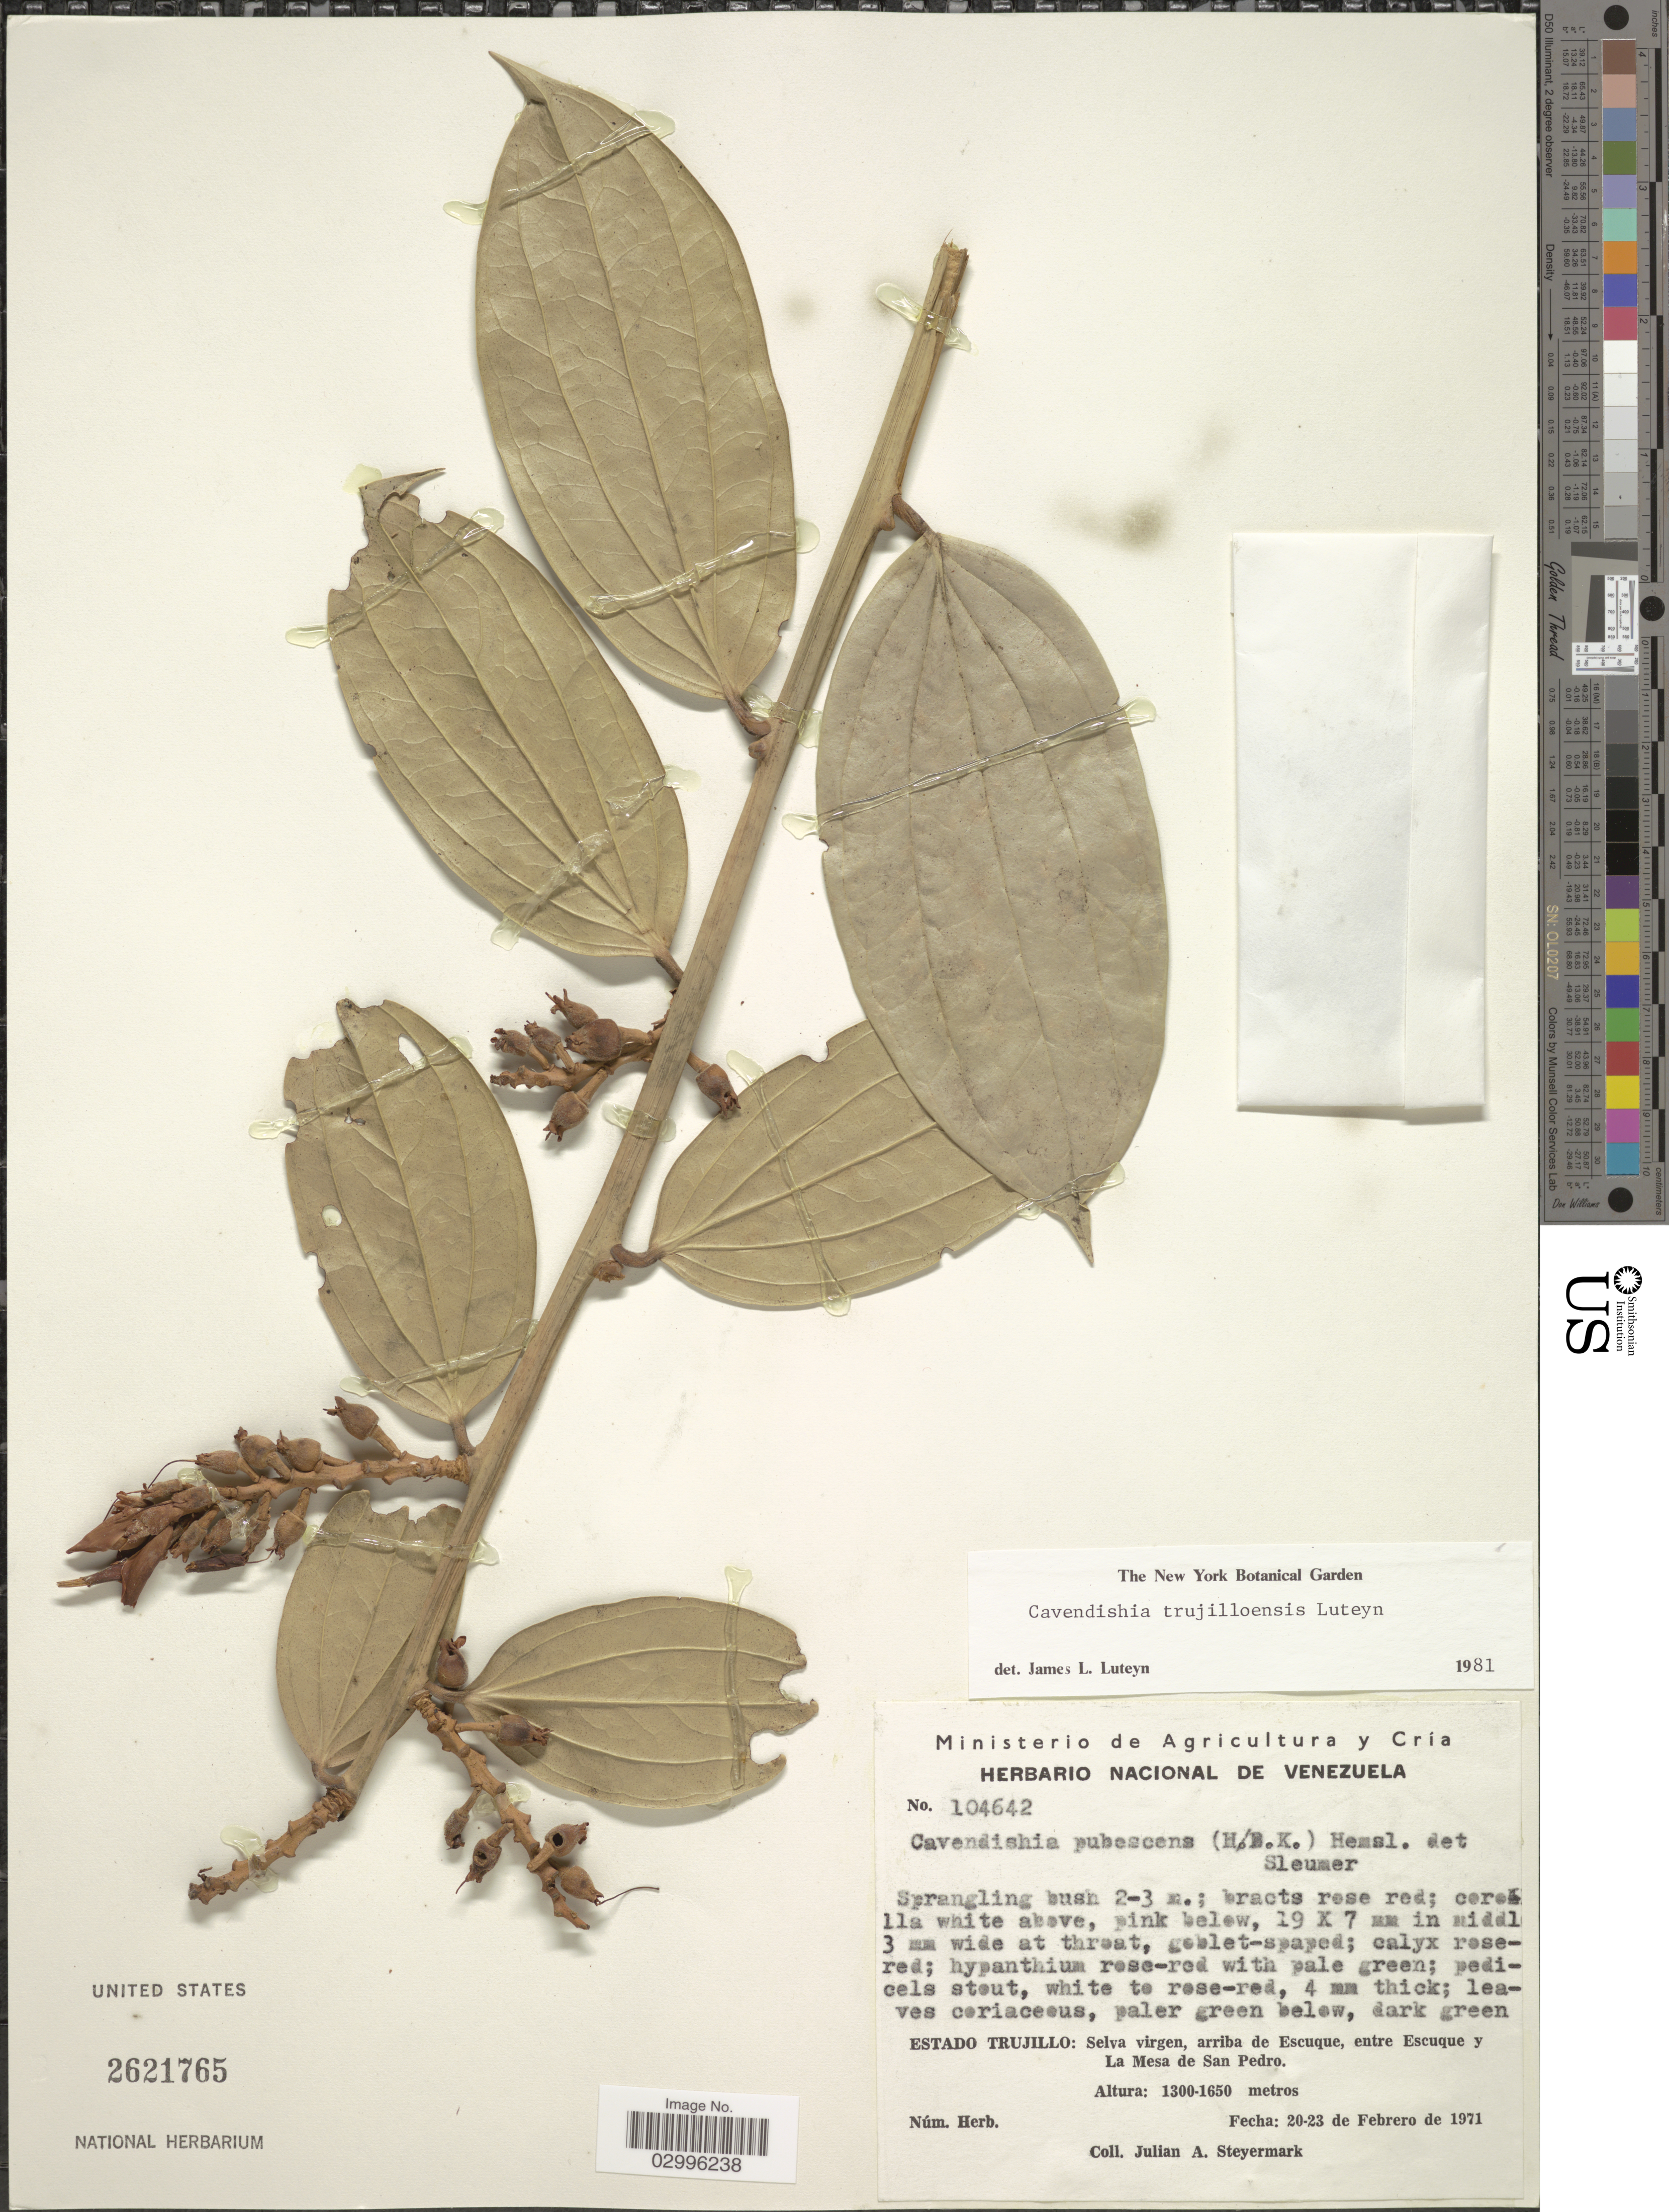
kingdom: Plantae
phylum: Tracheophyta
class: Magnoliopsida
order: Ericales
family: Ericaceae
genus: Cavendishia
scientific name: Cavendishia trujilloensis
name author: Luteyn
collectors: J. Steyermark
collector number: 104642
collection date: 1971-02-20/1971-02-23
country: Venezuela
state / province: Trujillo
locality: Selva virgen, arriba de Escuque, entre Escuque y La Mesa de San Pedro.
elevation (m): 1300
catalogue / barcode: US 2621765